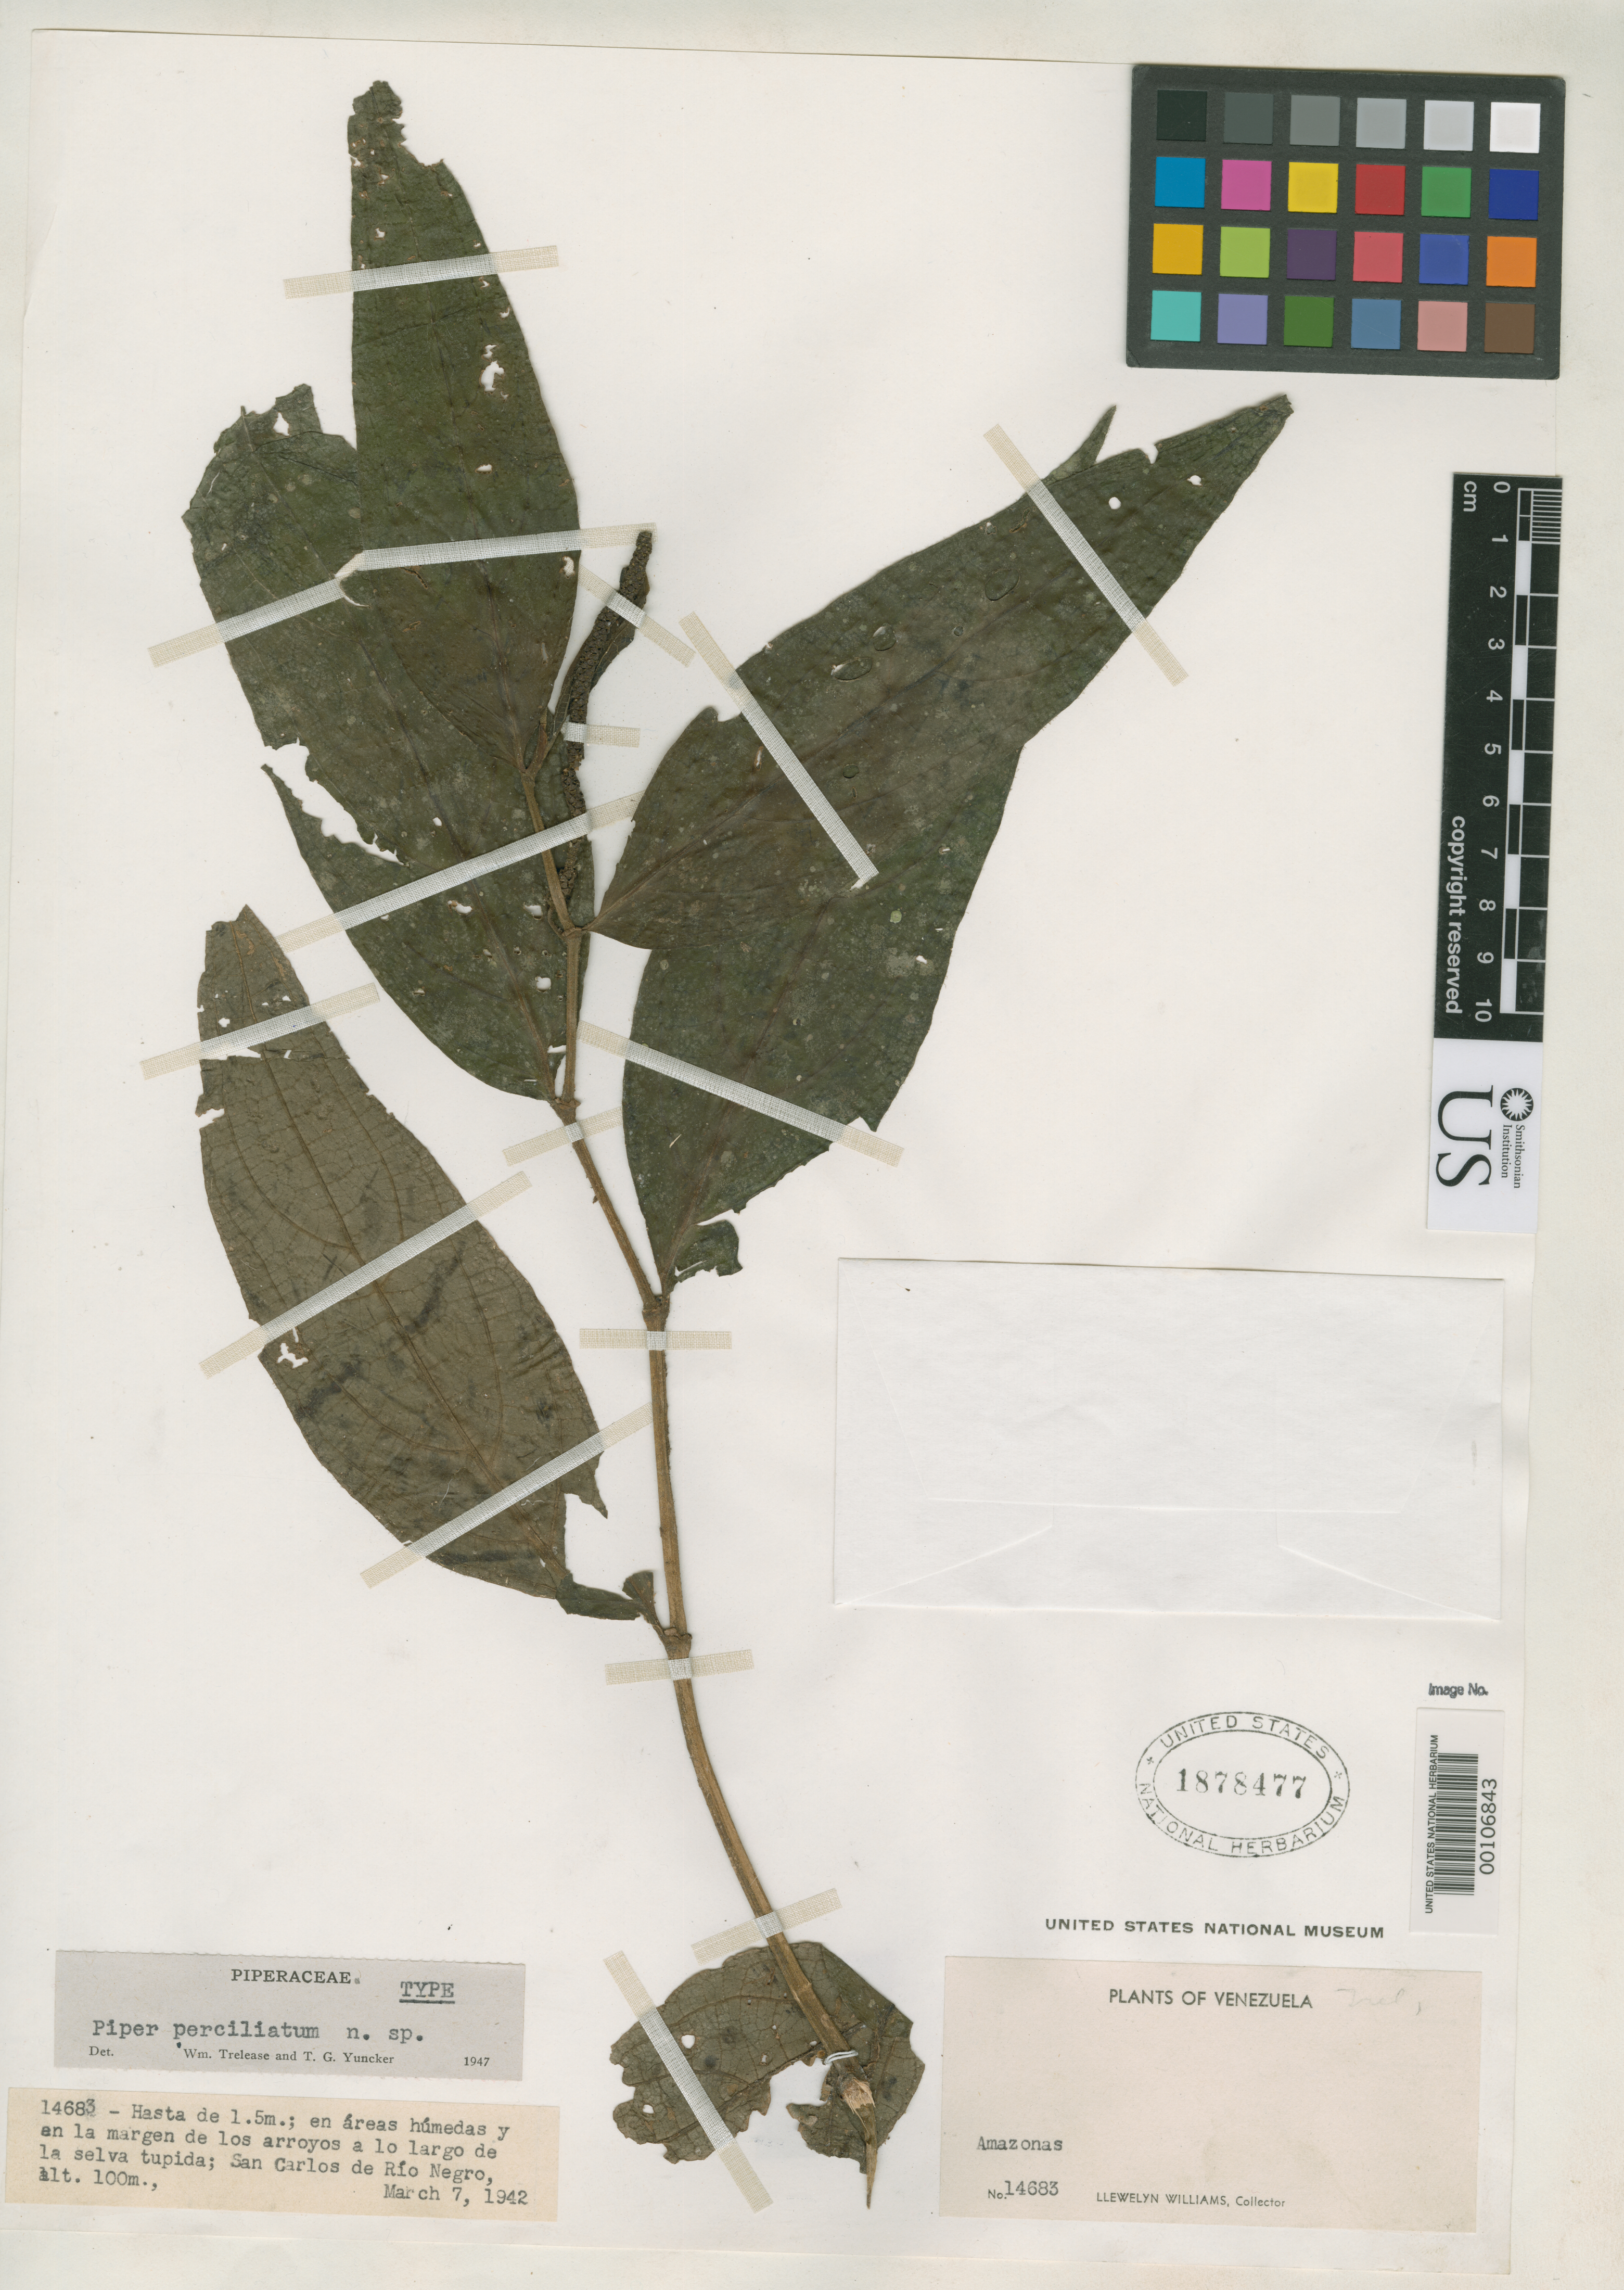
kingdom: Plantae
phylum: Tracheophyta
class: Magnoliopsida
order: Piperales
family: Piperaceae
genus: Piper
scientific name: Piper perciliantum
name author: Trel. & Yunck.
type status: Holotype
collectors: Ll. Williams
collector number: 14683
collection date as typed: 07 Mar 1942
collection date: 1942-03-07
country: Venezuela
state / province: Amazonas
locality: San Carlos de Rio Negro.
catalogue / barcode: US 1878477